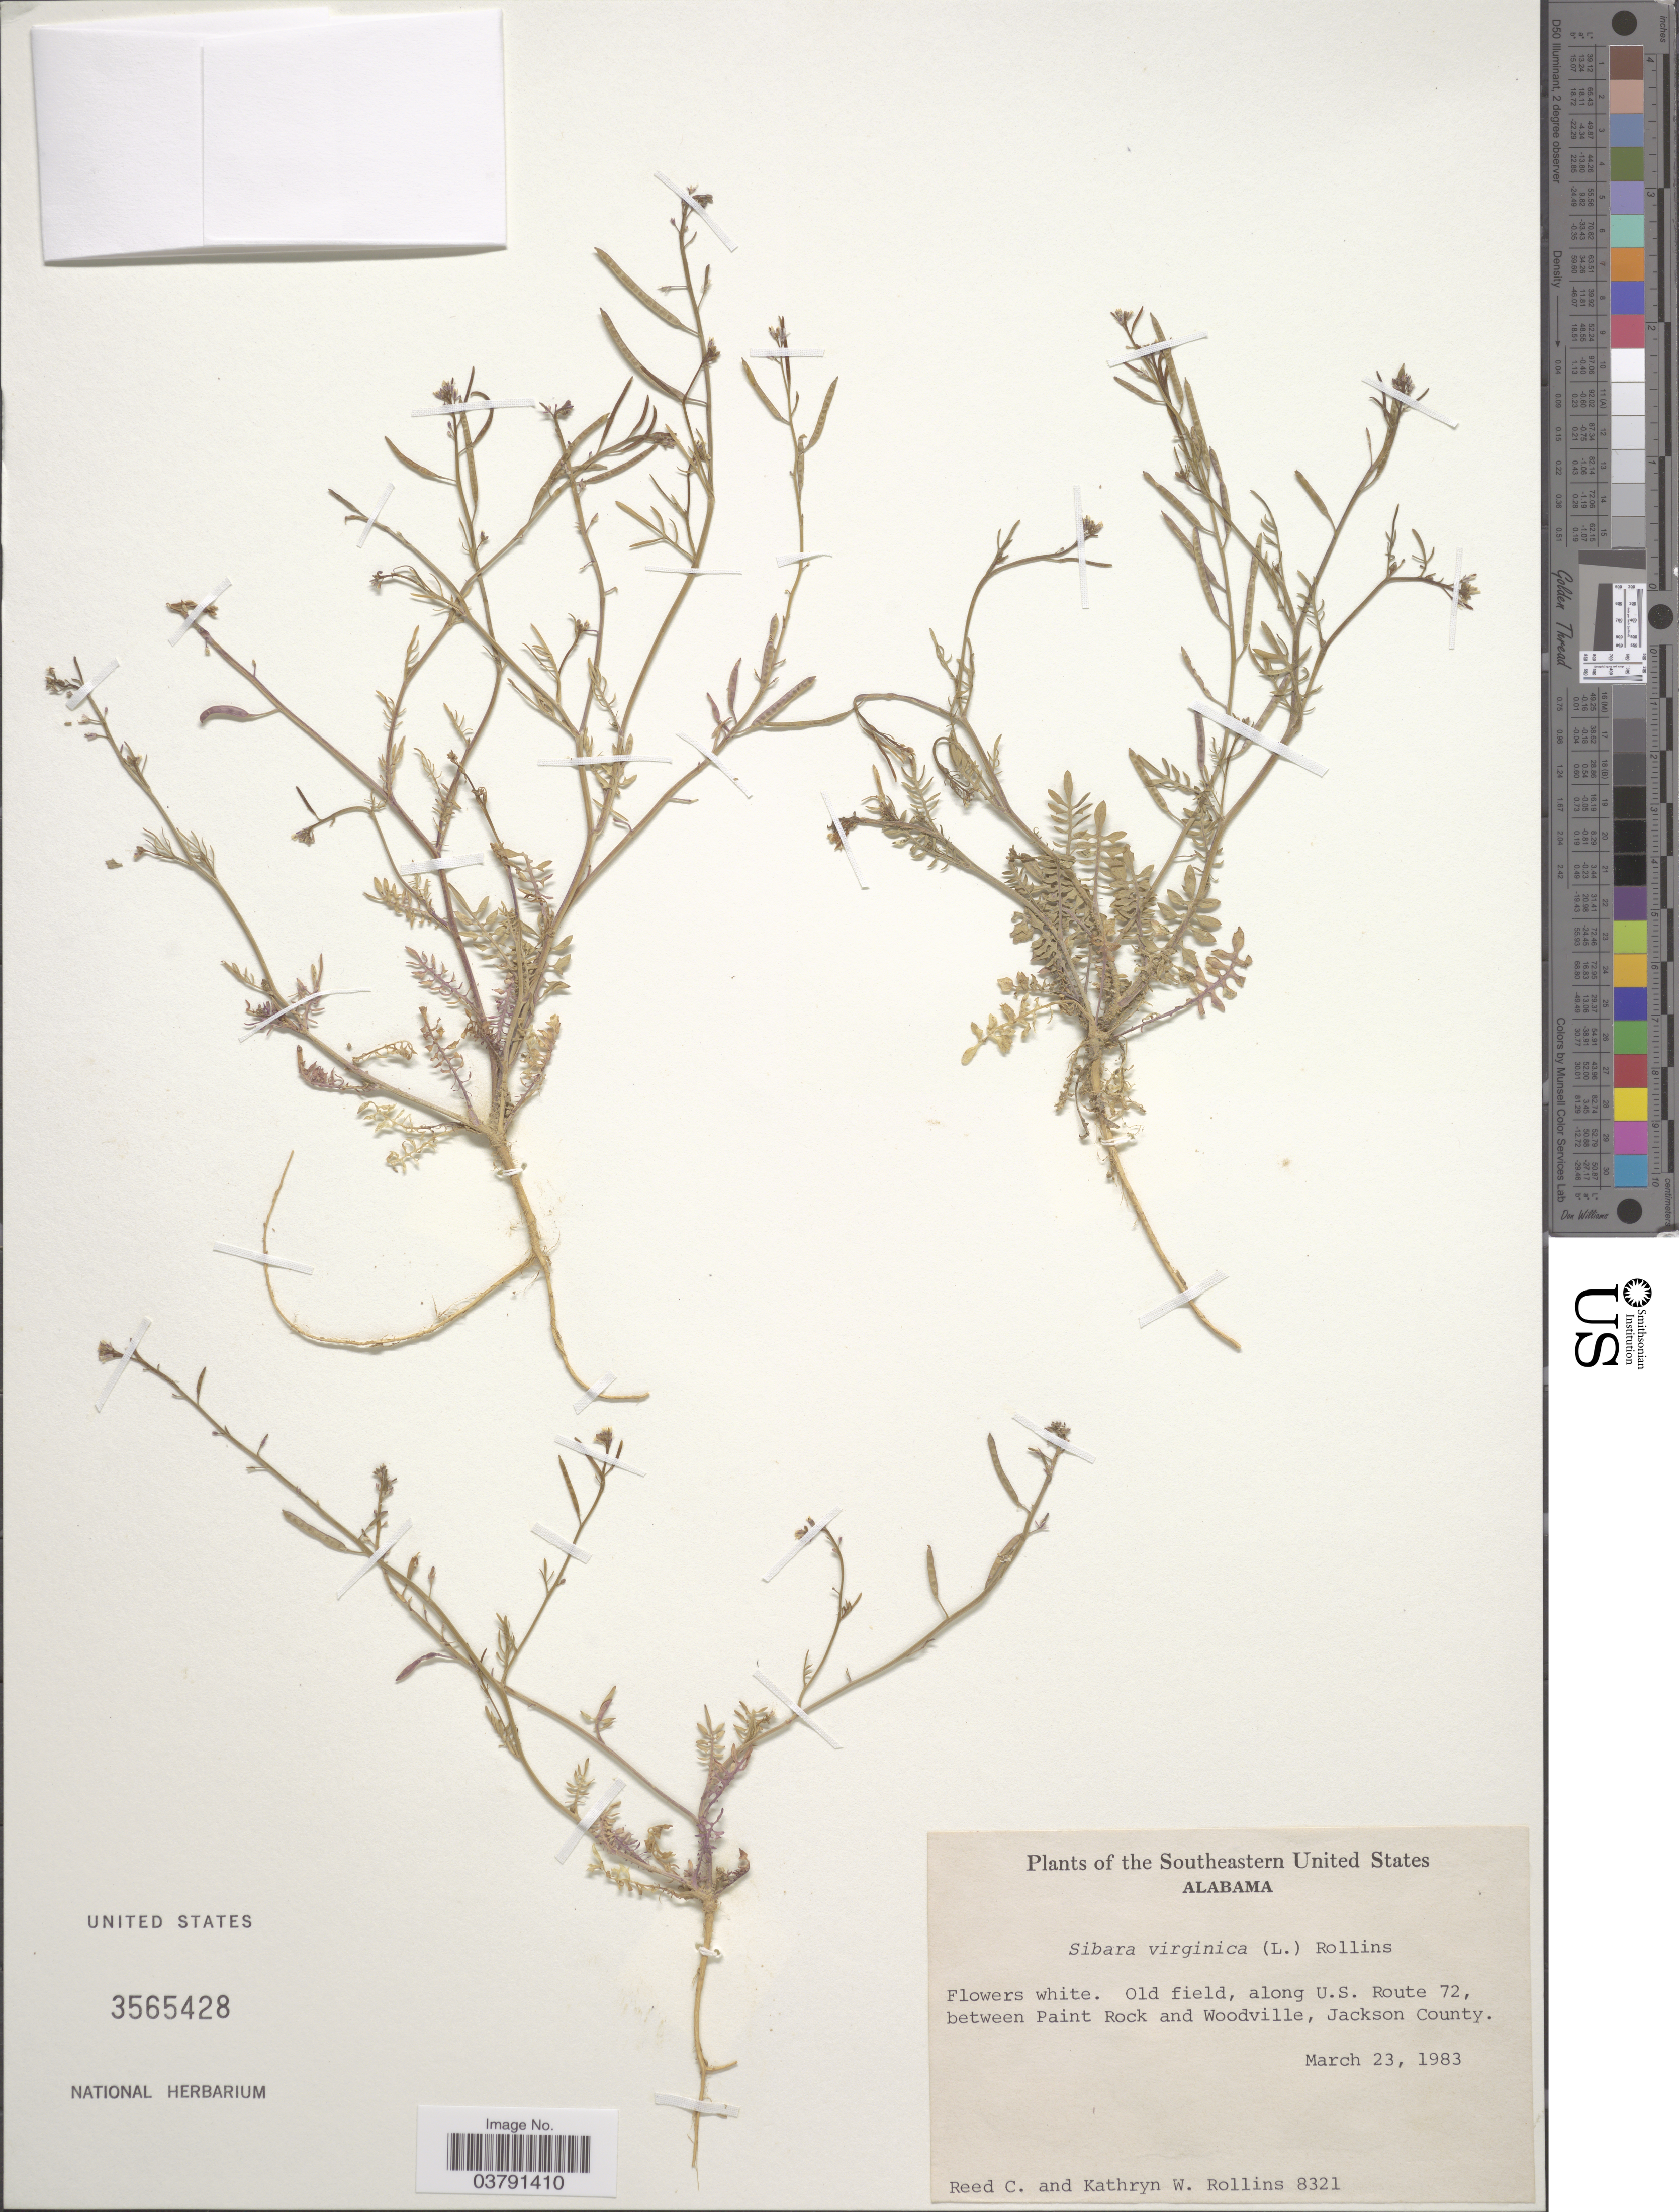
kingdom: Plantae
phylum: Tracheophyta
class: Magnoliopsida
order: Brassicales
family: Brassicaceae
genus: Planodes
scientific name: Planodes virginicum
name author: (L.) Greene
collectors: R. C. Rollins & K. W. Rollins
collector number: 8321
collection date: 1983-03-23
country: United States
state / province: Alabama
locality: The Southeastern United States. Old field, along U.S. Route 72, between Paint Rock and Woodville, Jackson County.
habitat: old field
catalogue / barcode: US 3565428